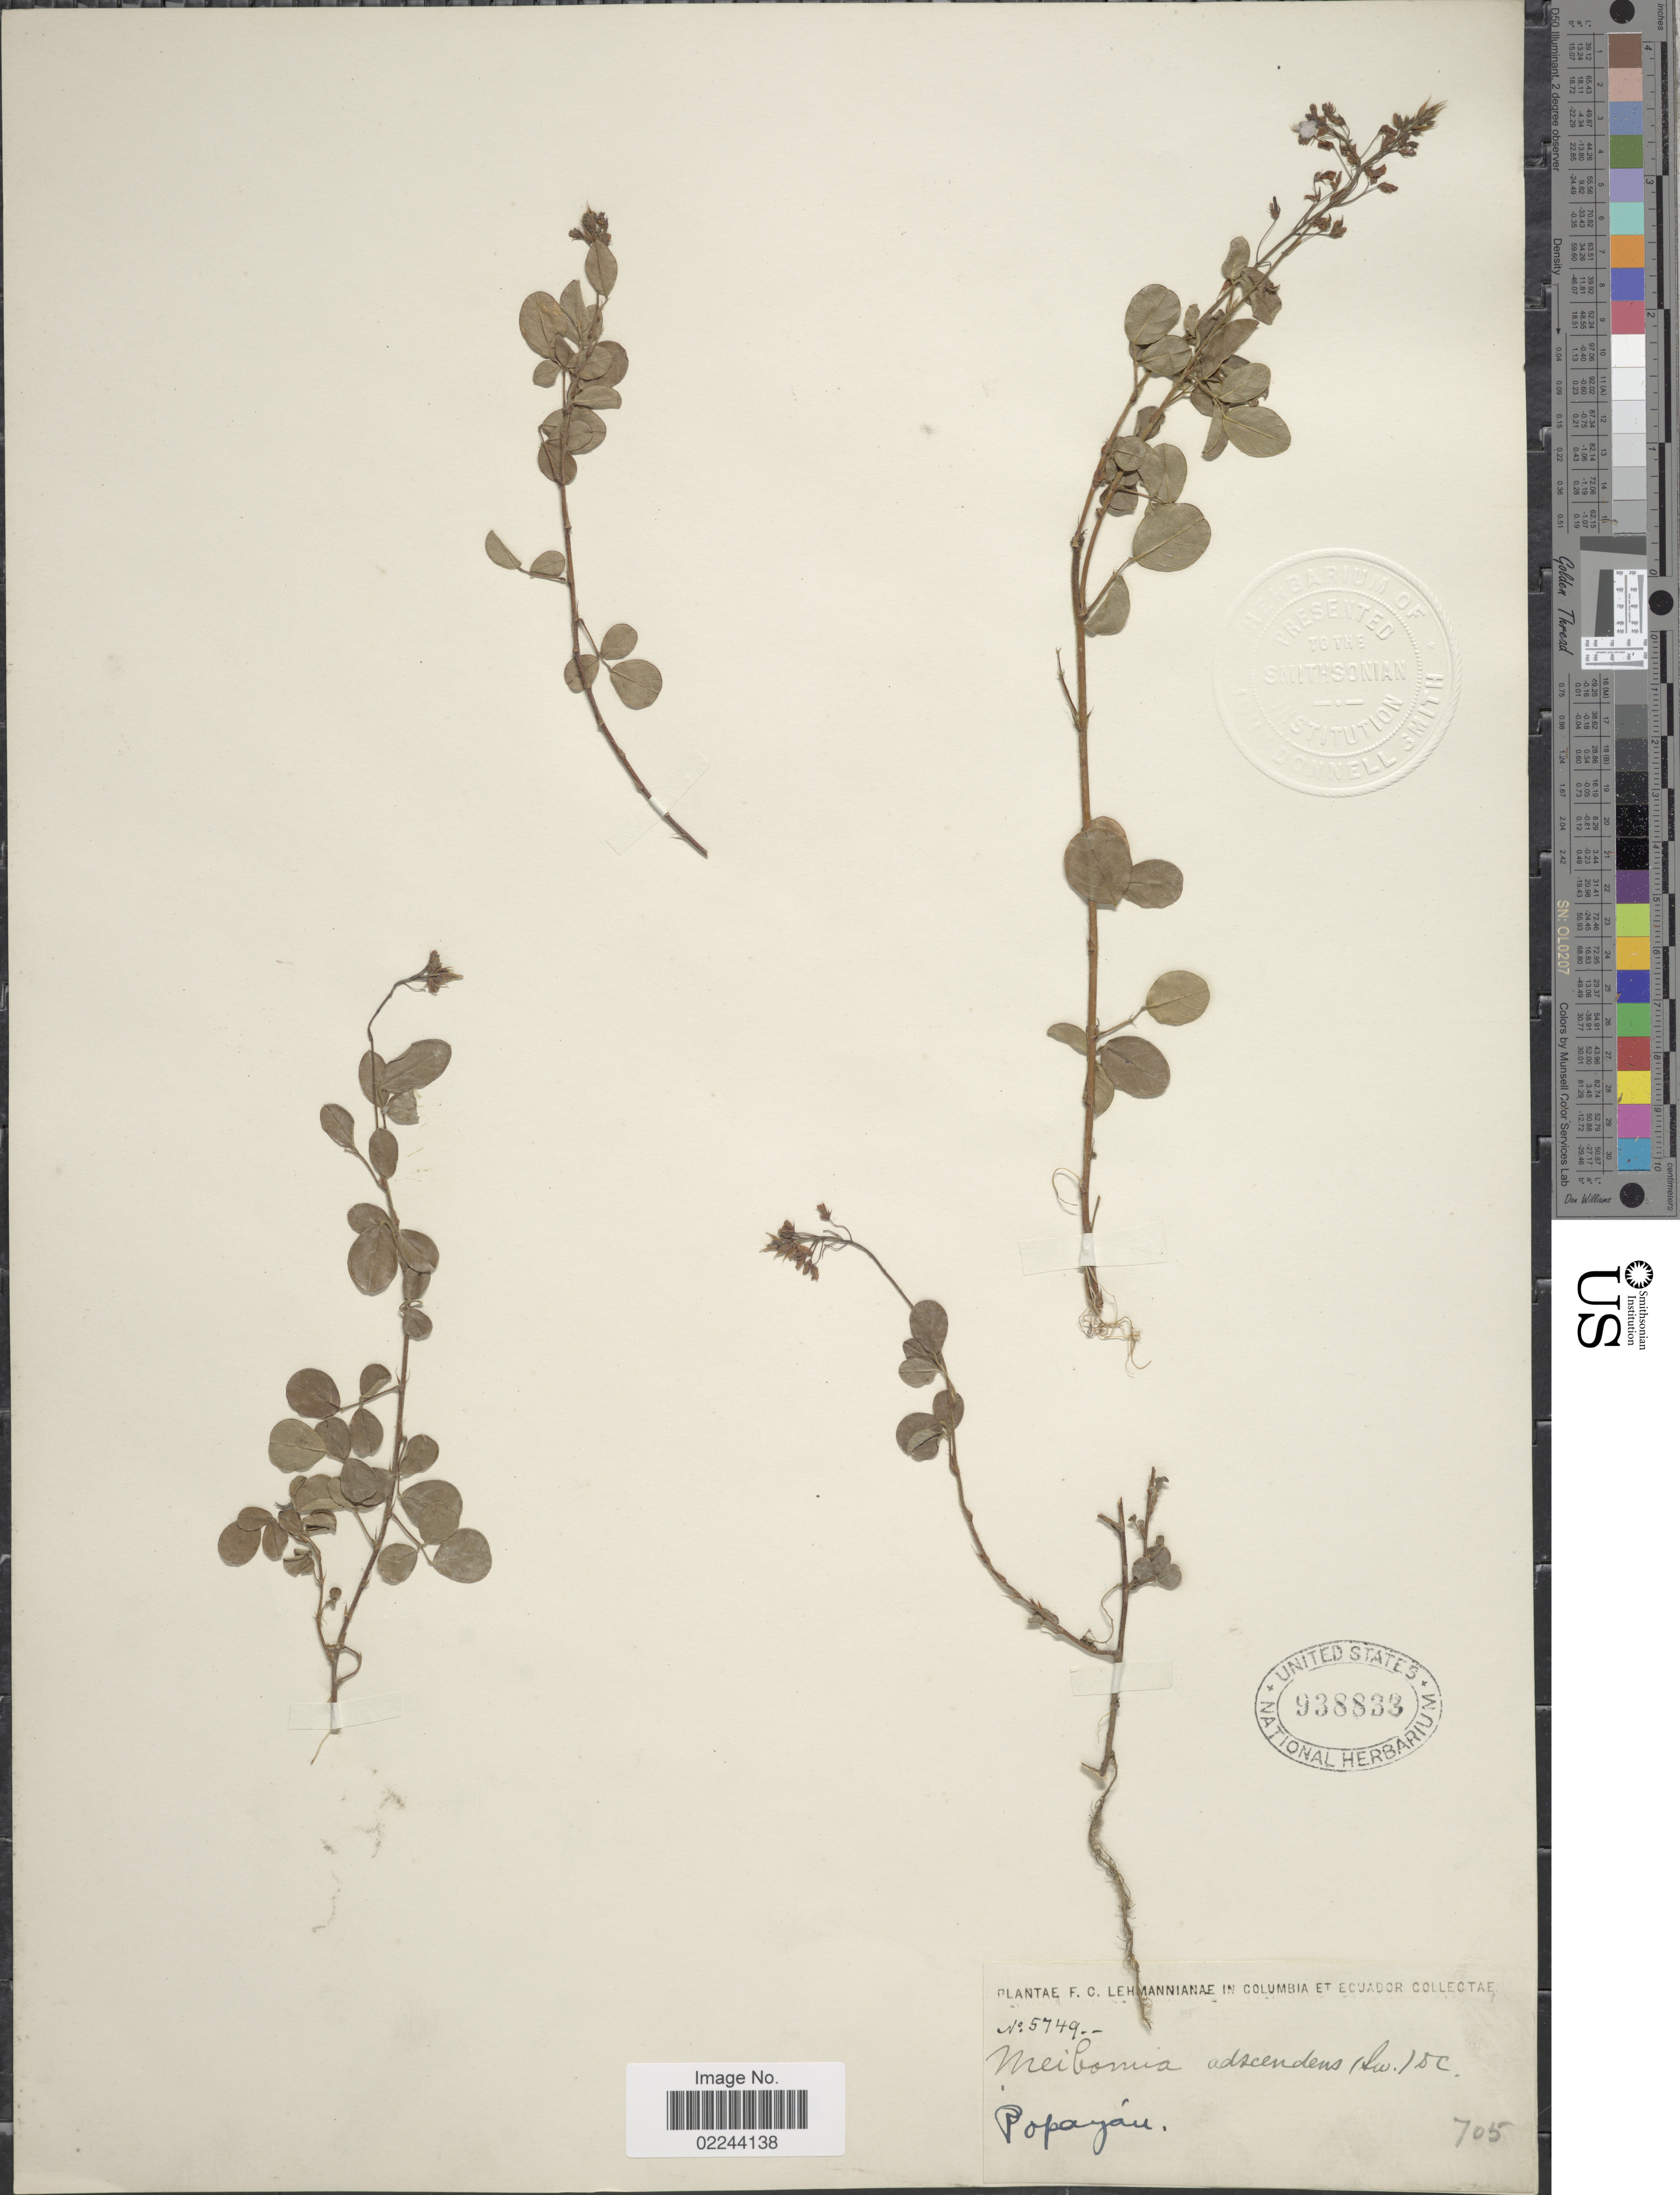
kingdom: Plantae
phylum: Tracheophyta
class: Magnoliopsida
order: Fabales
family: Fabaceae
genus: Grona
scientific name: Grona adscendens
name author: (Sw.) H. Ohashi & K. Ohashi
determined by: Strong, Mark T., (BOT), Smithsonian Institution - National Museum of Natural History (UNITED STATES)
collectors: F. C. Lehmann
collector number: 5749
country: Colombia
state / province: Cauca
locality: Columbia et Ecuador, Popayán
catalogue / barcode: US 938833